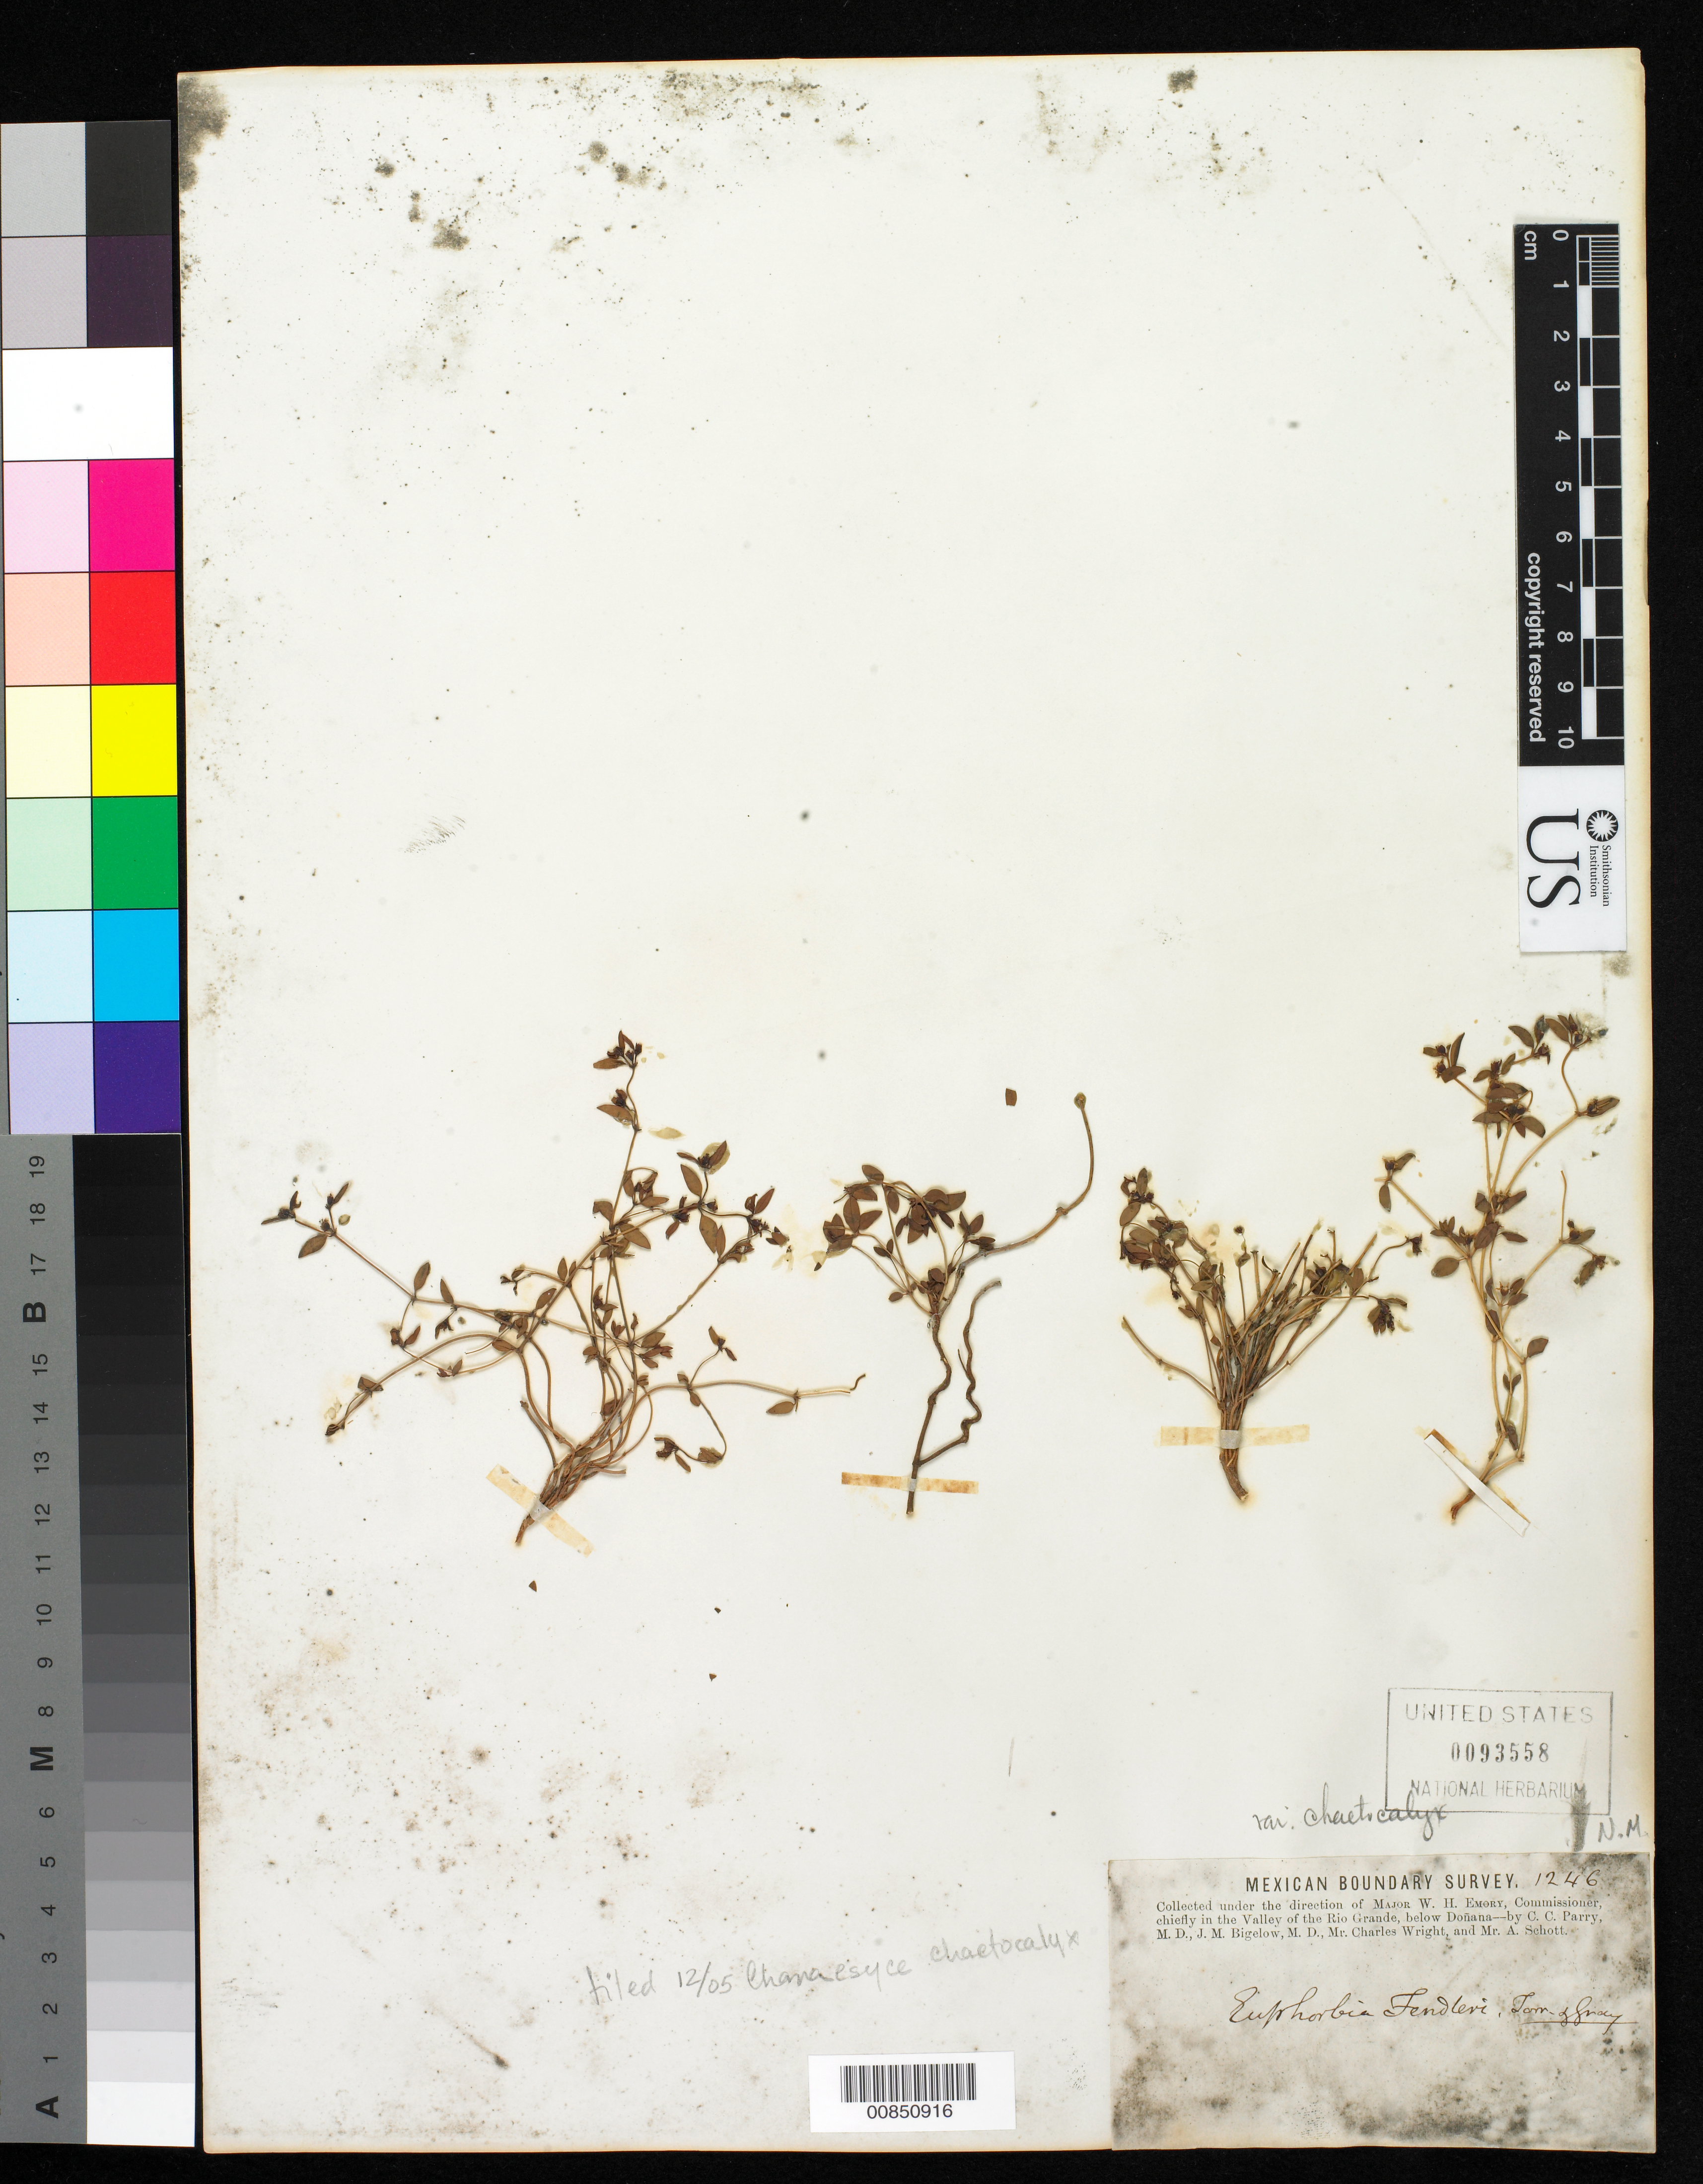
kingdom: Plantae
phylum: Tracheophyta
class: Magnoliopsida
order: Malpighiales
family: Euphorbiaceae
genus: Chamaesyce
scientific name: Chamaesyce chaetocalyx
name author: (Boiss.) Wooton & Standl.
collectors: C. C. Parry, J. M. Bigelow, C. Wright & A. C. V. Schott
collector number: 1246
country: United States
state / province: New Mexico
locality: Valley of the Rio Grande, below Doñana.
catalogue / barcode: US 93558